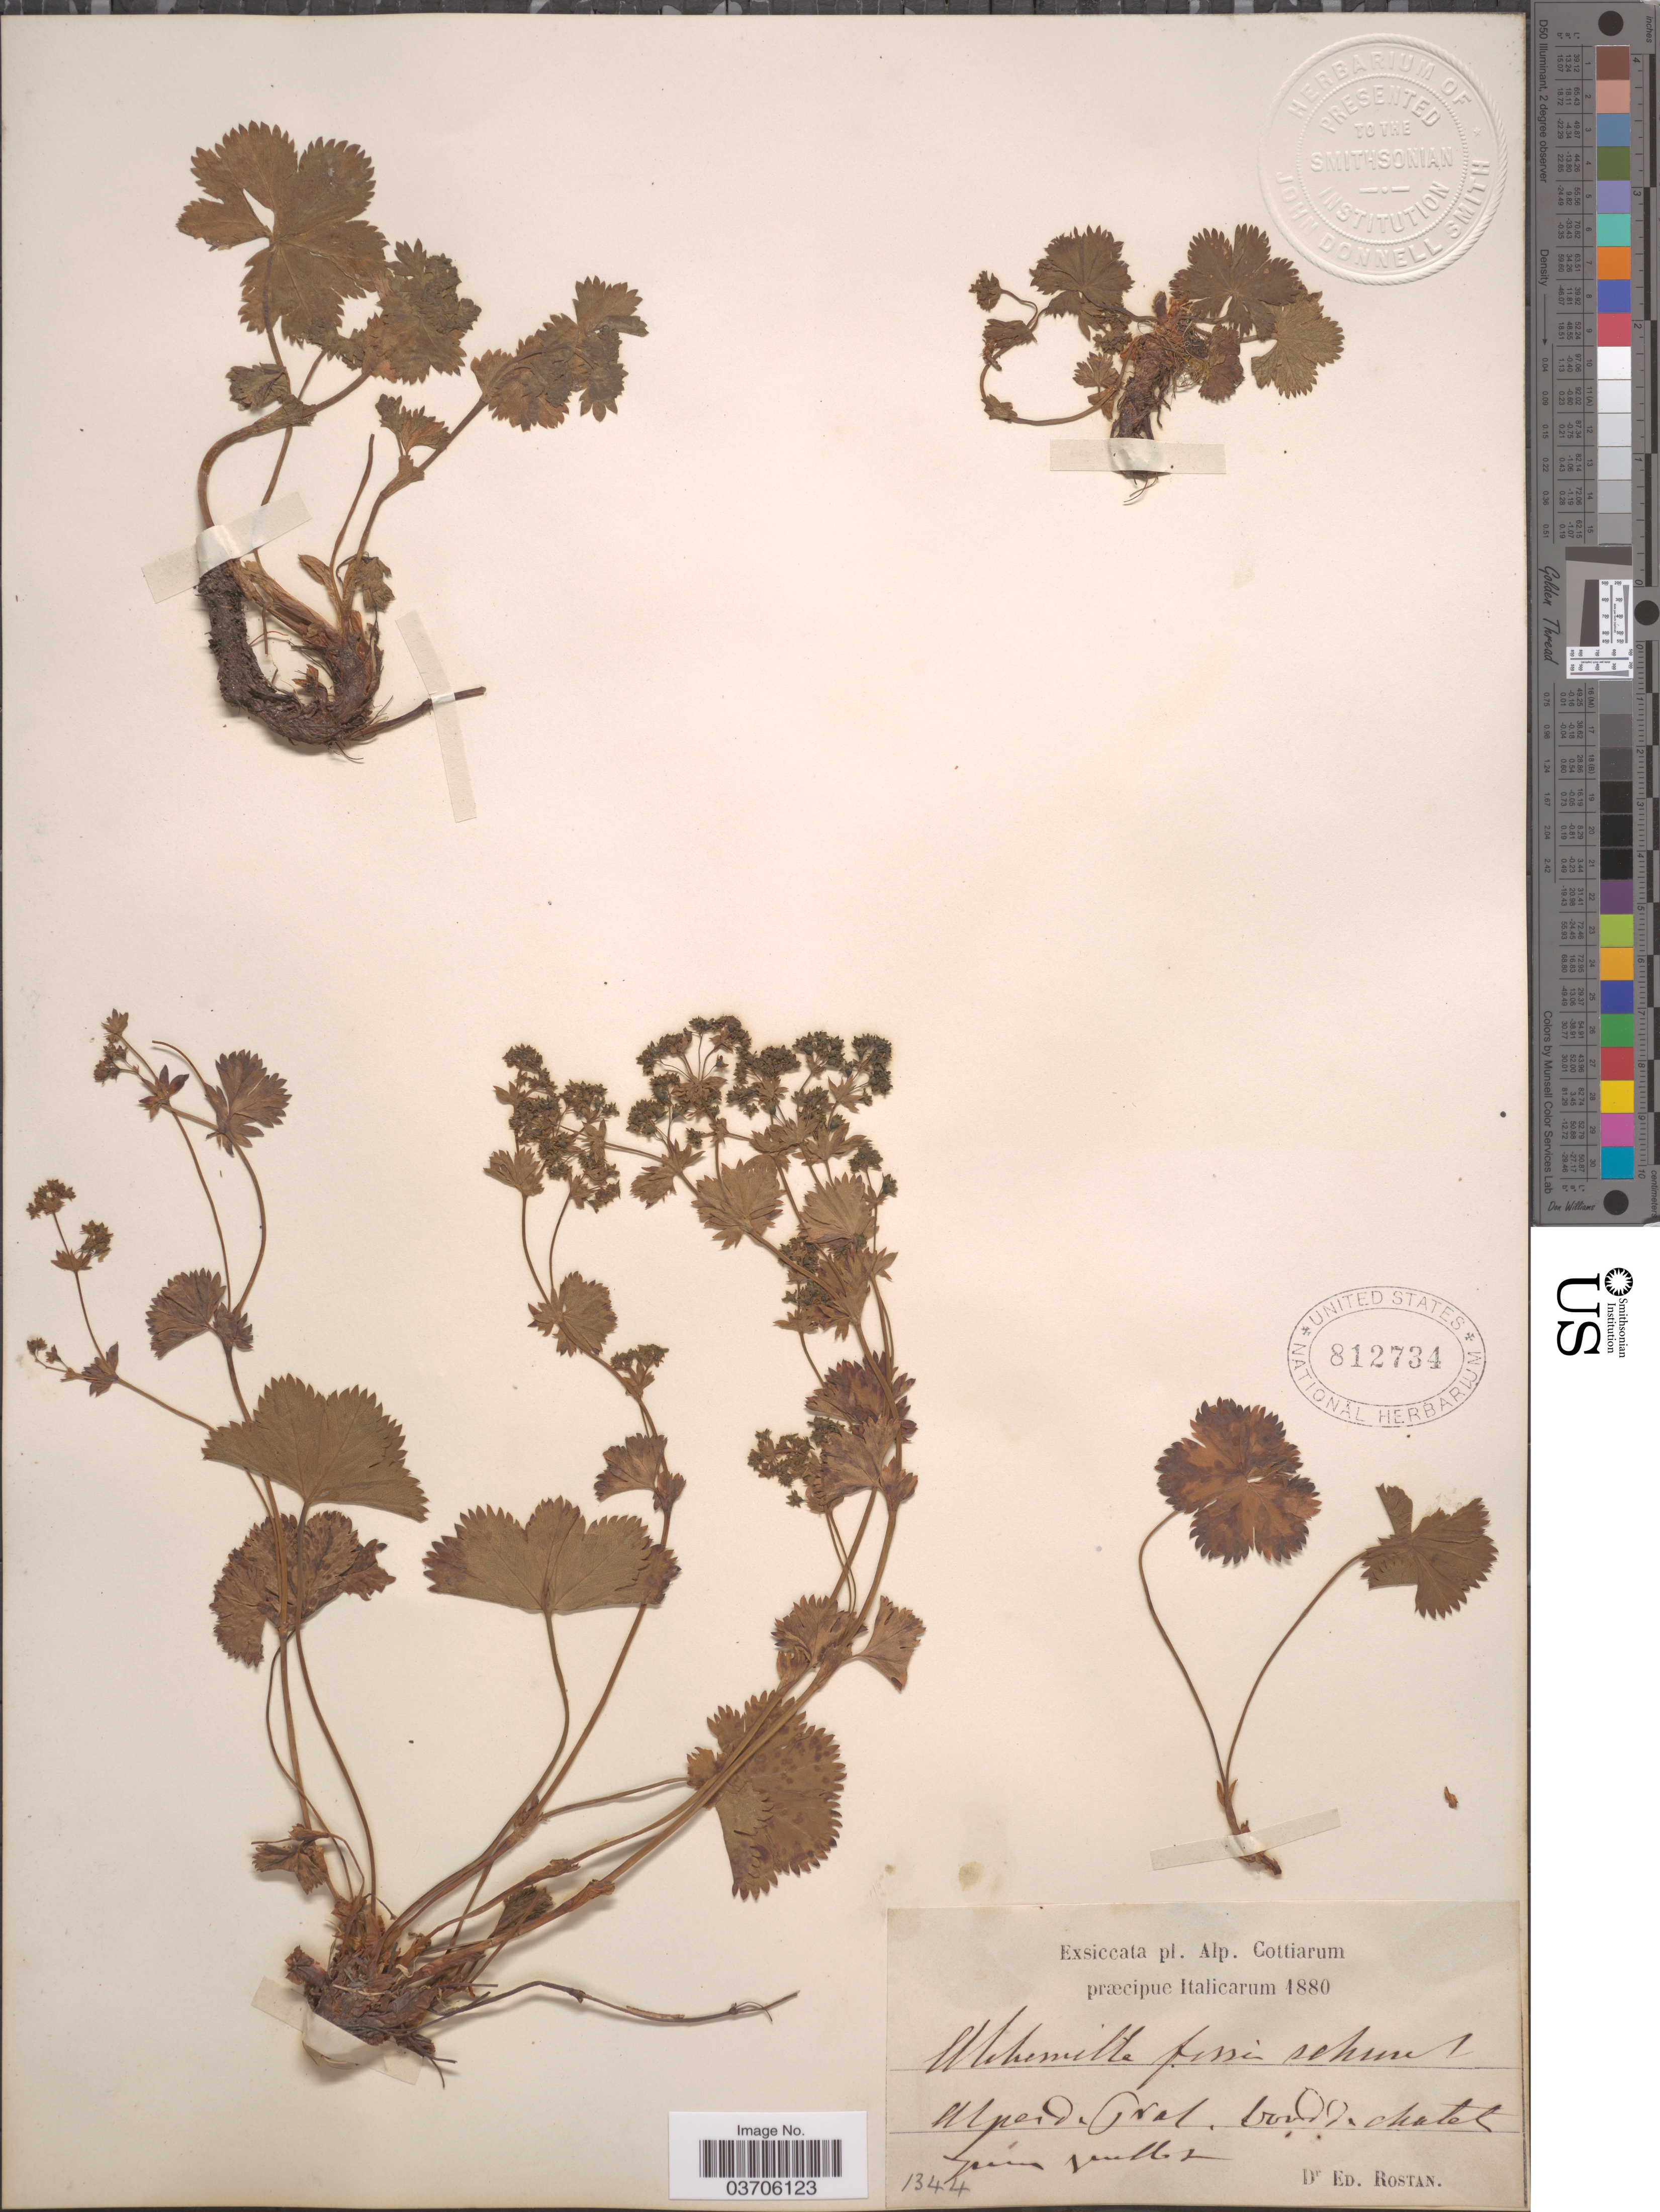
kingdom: Plantae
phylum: Tracheophyta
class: Magnoliopsida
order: Rosales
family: Rosaceae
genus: Alchemilla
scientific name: Alchemilla fissa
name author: Schum. ex Sturm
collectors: E. Rostan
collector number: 1344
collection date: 1880-06/1880-07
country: Italy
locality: Alp. cottiarum præcipue Italicarum. Alpes de Oral, bord de chatel. [interpreted]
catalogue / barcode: US 812734